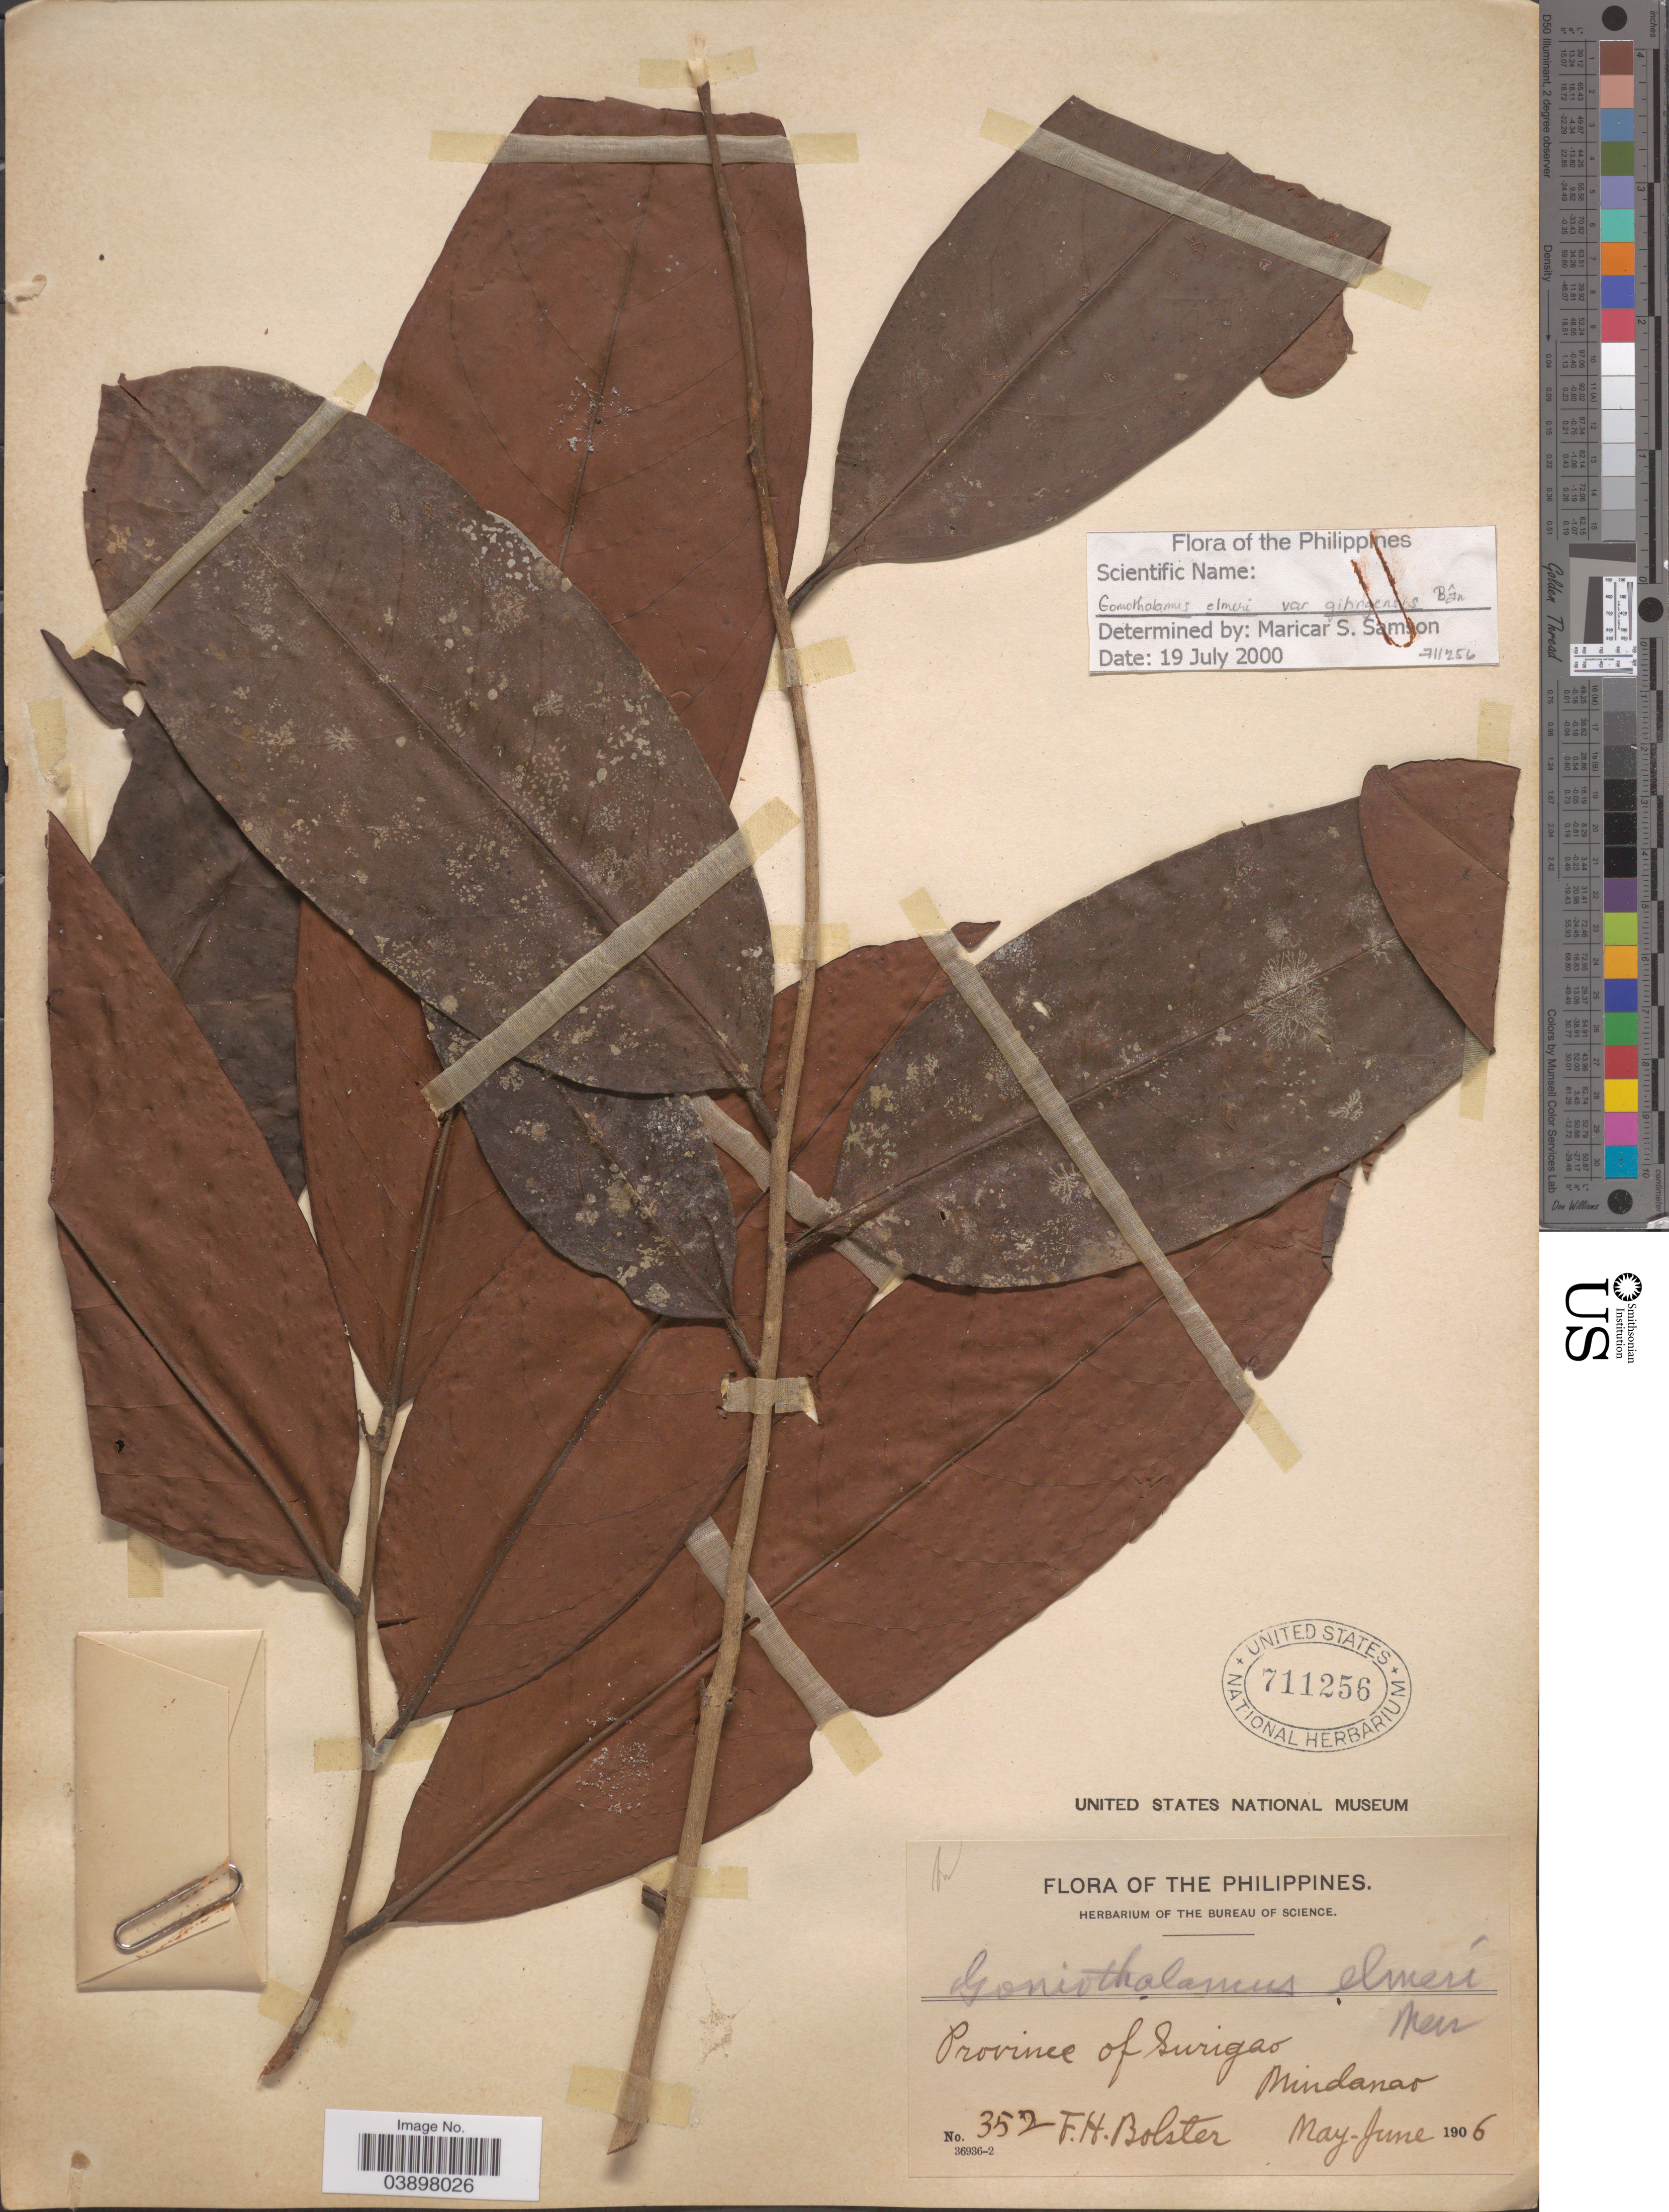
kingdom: Plantae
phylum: Tracheophyta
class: Magnoliopsida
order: Magnoliales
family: Annonaceae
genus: Goniothalamus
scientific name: Goniothalamus elmeri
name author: Merr.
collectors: F. Bolster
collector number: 352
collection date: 1906-05/1906-06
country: Philippines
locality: Province of Surigao. Mindanao.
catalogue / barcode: US 711256